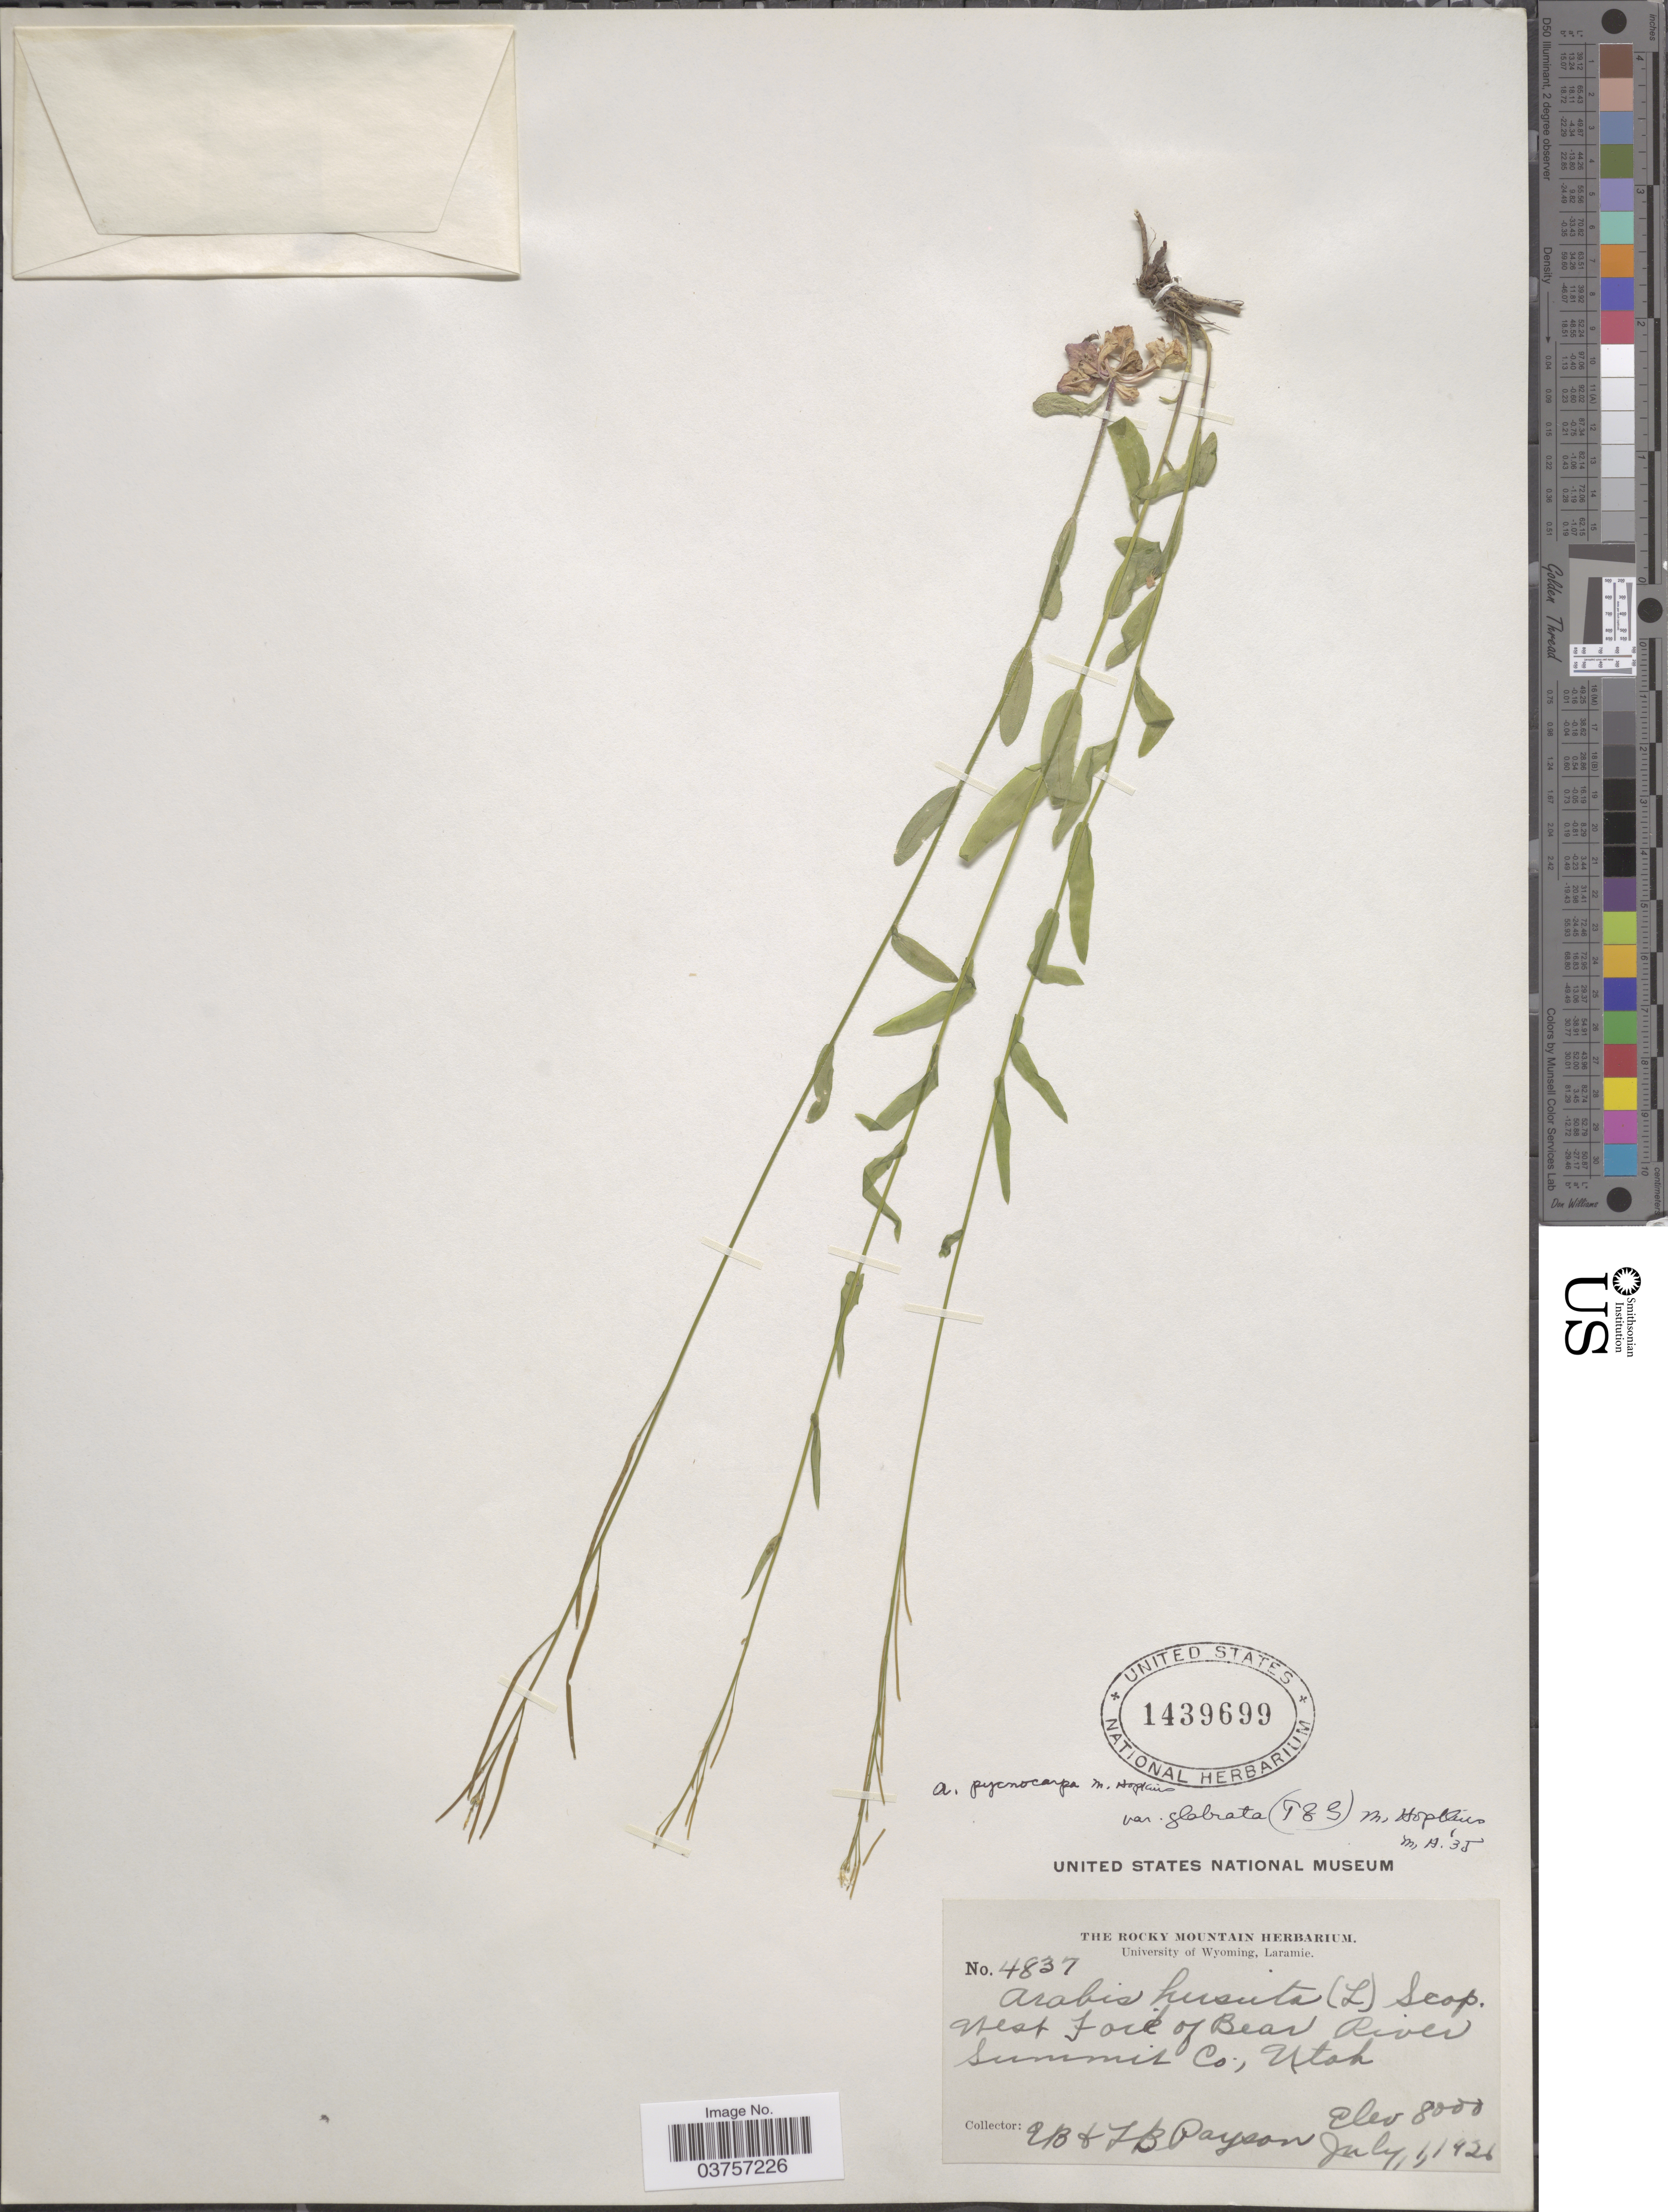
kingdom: Plantae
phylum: Tracheophyta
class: Magnoliopsida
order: Brassicales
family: Brassicaceae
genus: Arabis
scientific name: Arabis hirsuta var. glabrata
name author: Torr. & A. Gray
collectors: E. B. Payson & L. Payson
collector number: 4837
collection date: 1926-07-01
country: United States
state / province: Utah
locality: West Fork of Bear River Summit Co.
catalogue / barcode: US 1439699